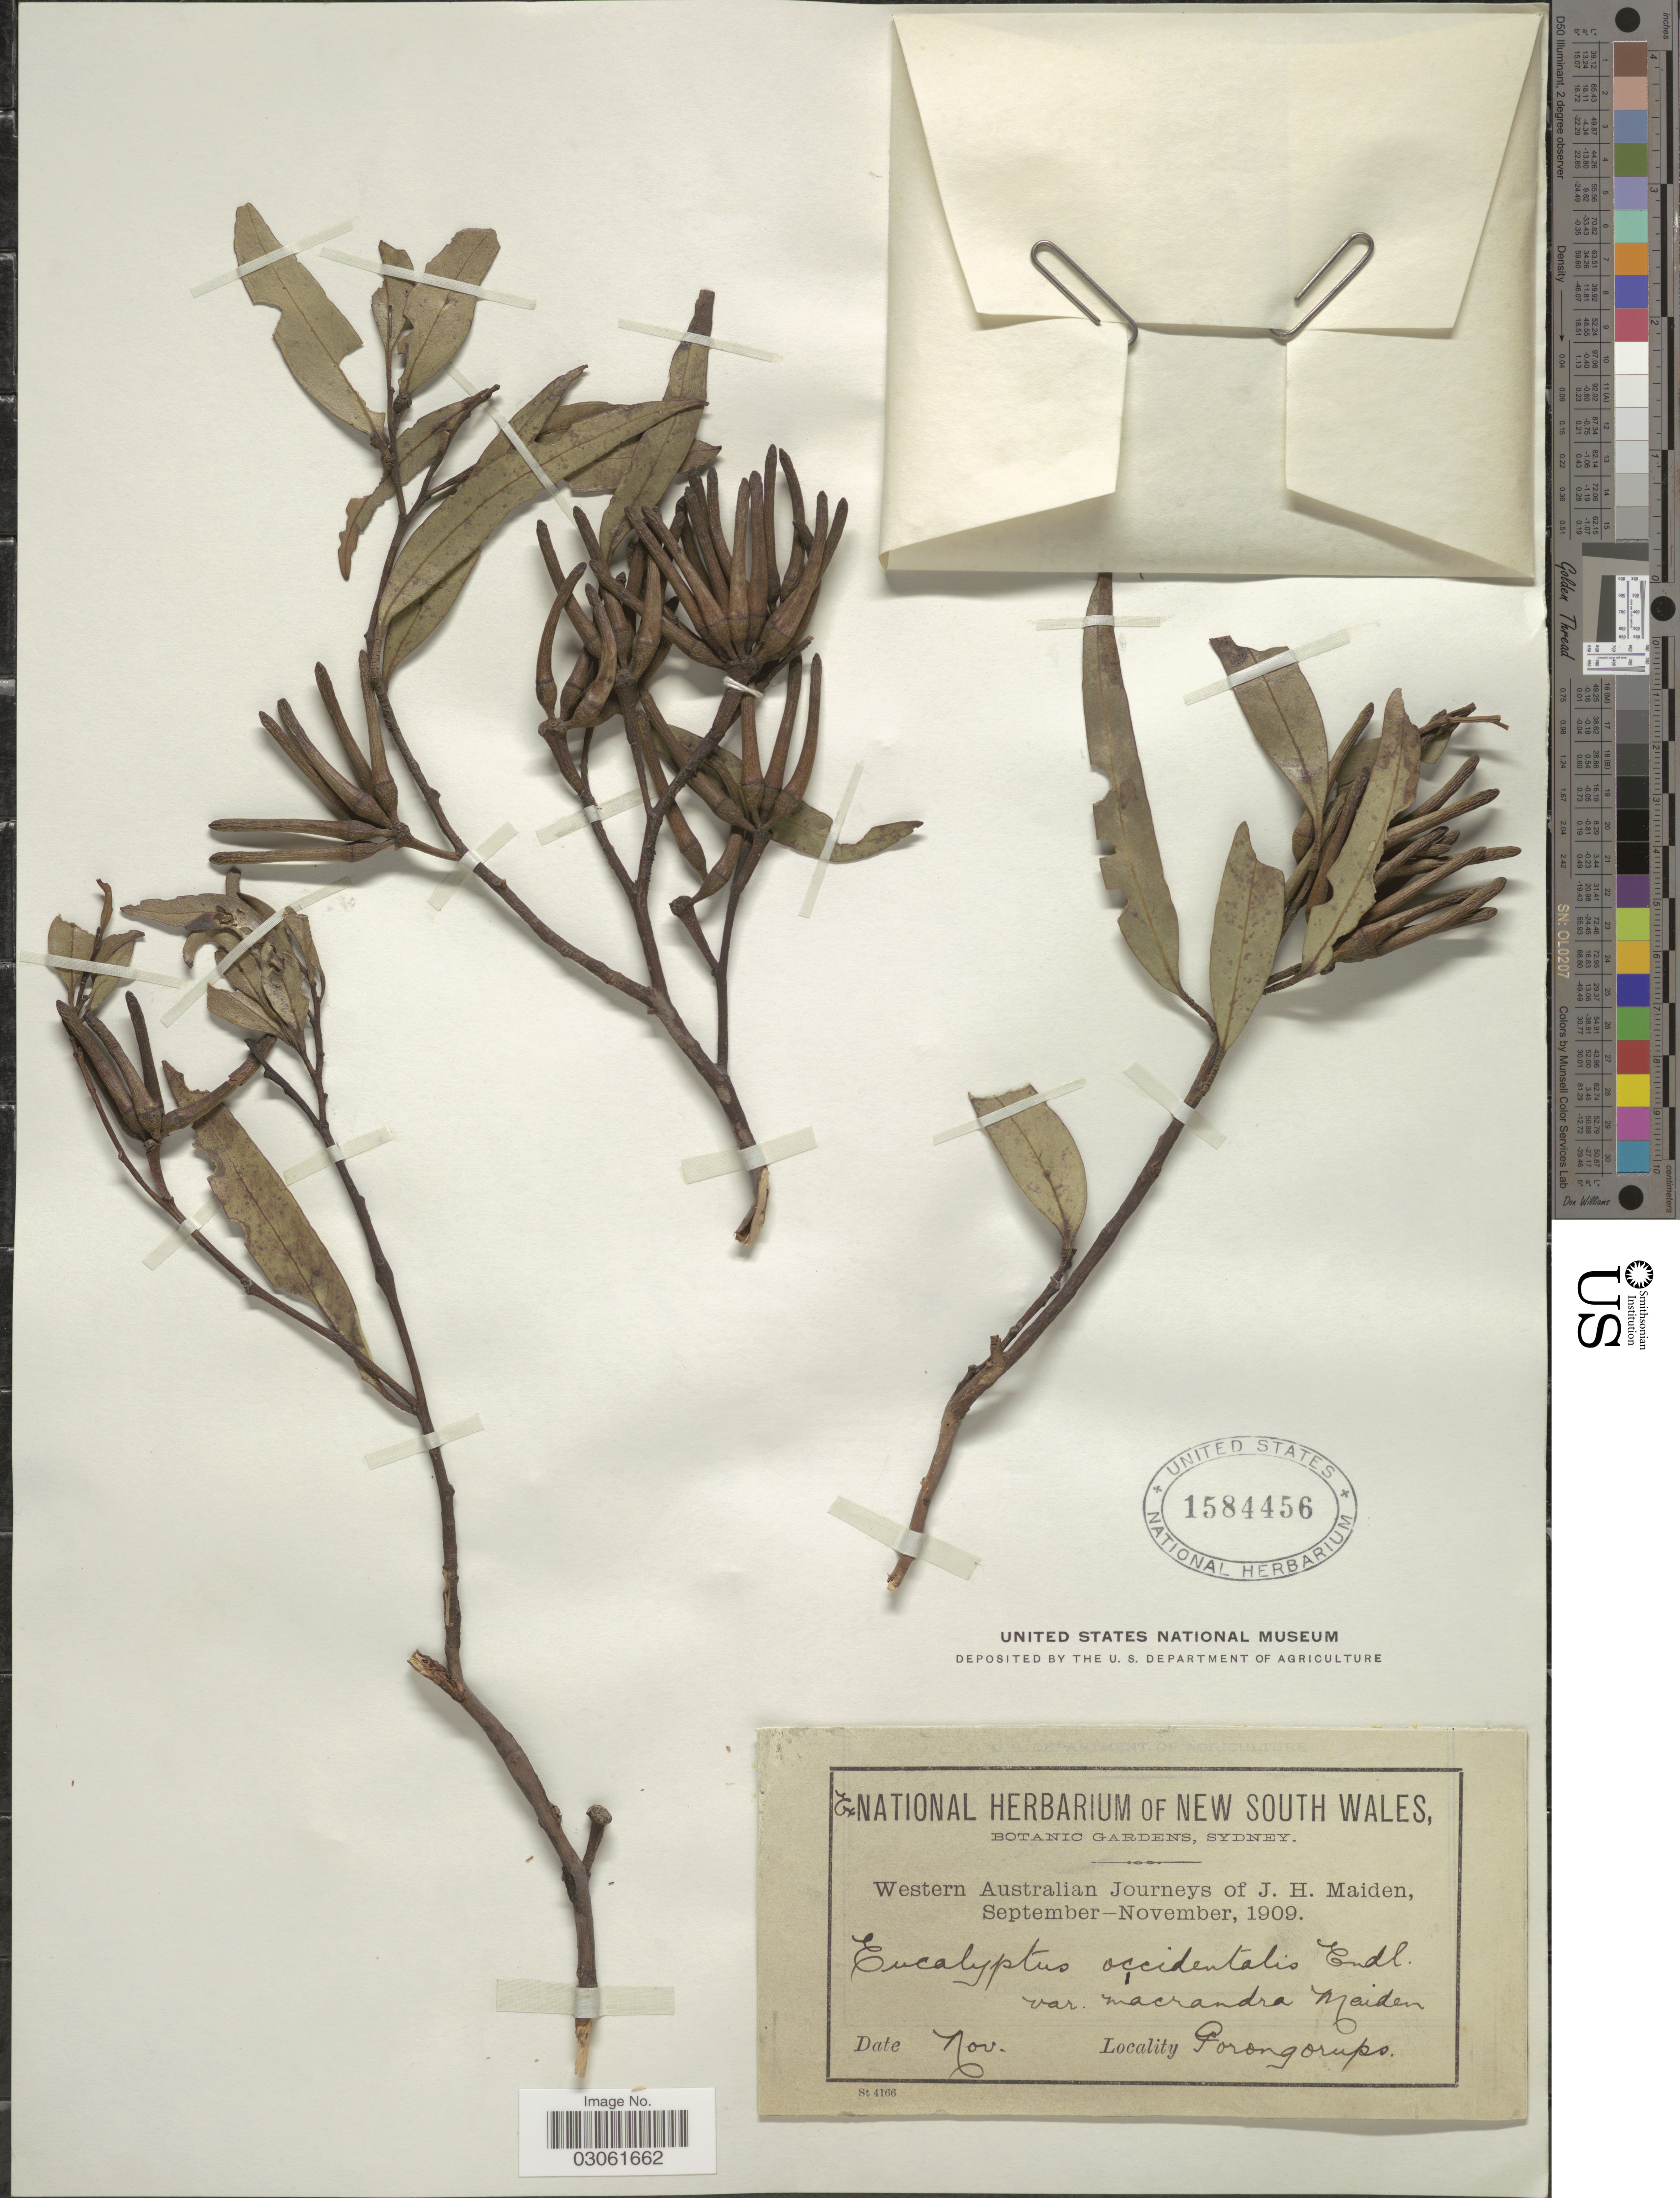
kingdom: Plantae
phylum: Tracheophyta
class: Magnoliopsida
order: Myrtales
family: Myrtaceae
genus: Eucalyptus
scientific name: Eucalyptus occidentalis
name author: Endl.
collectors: J. Maiden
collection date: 1909-11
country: Australia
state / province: Western Australia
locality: Porongorups.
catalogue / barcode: US 1584456